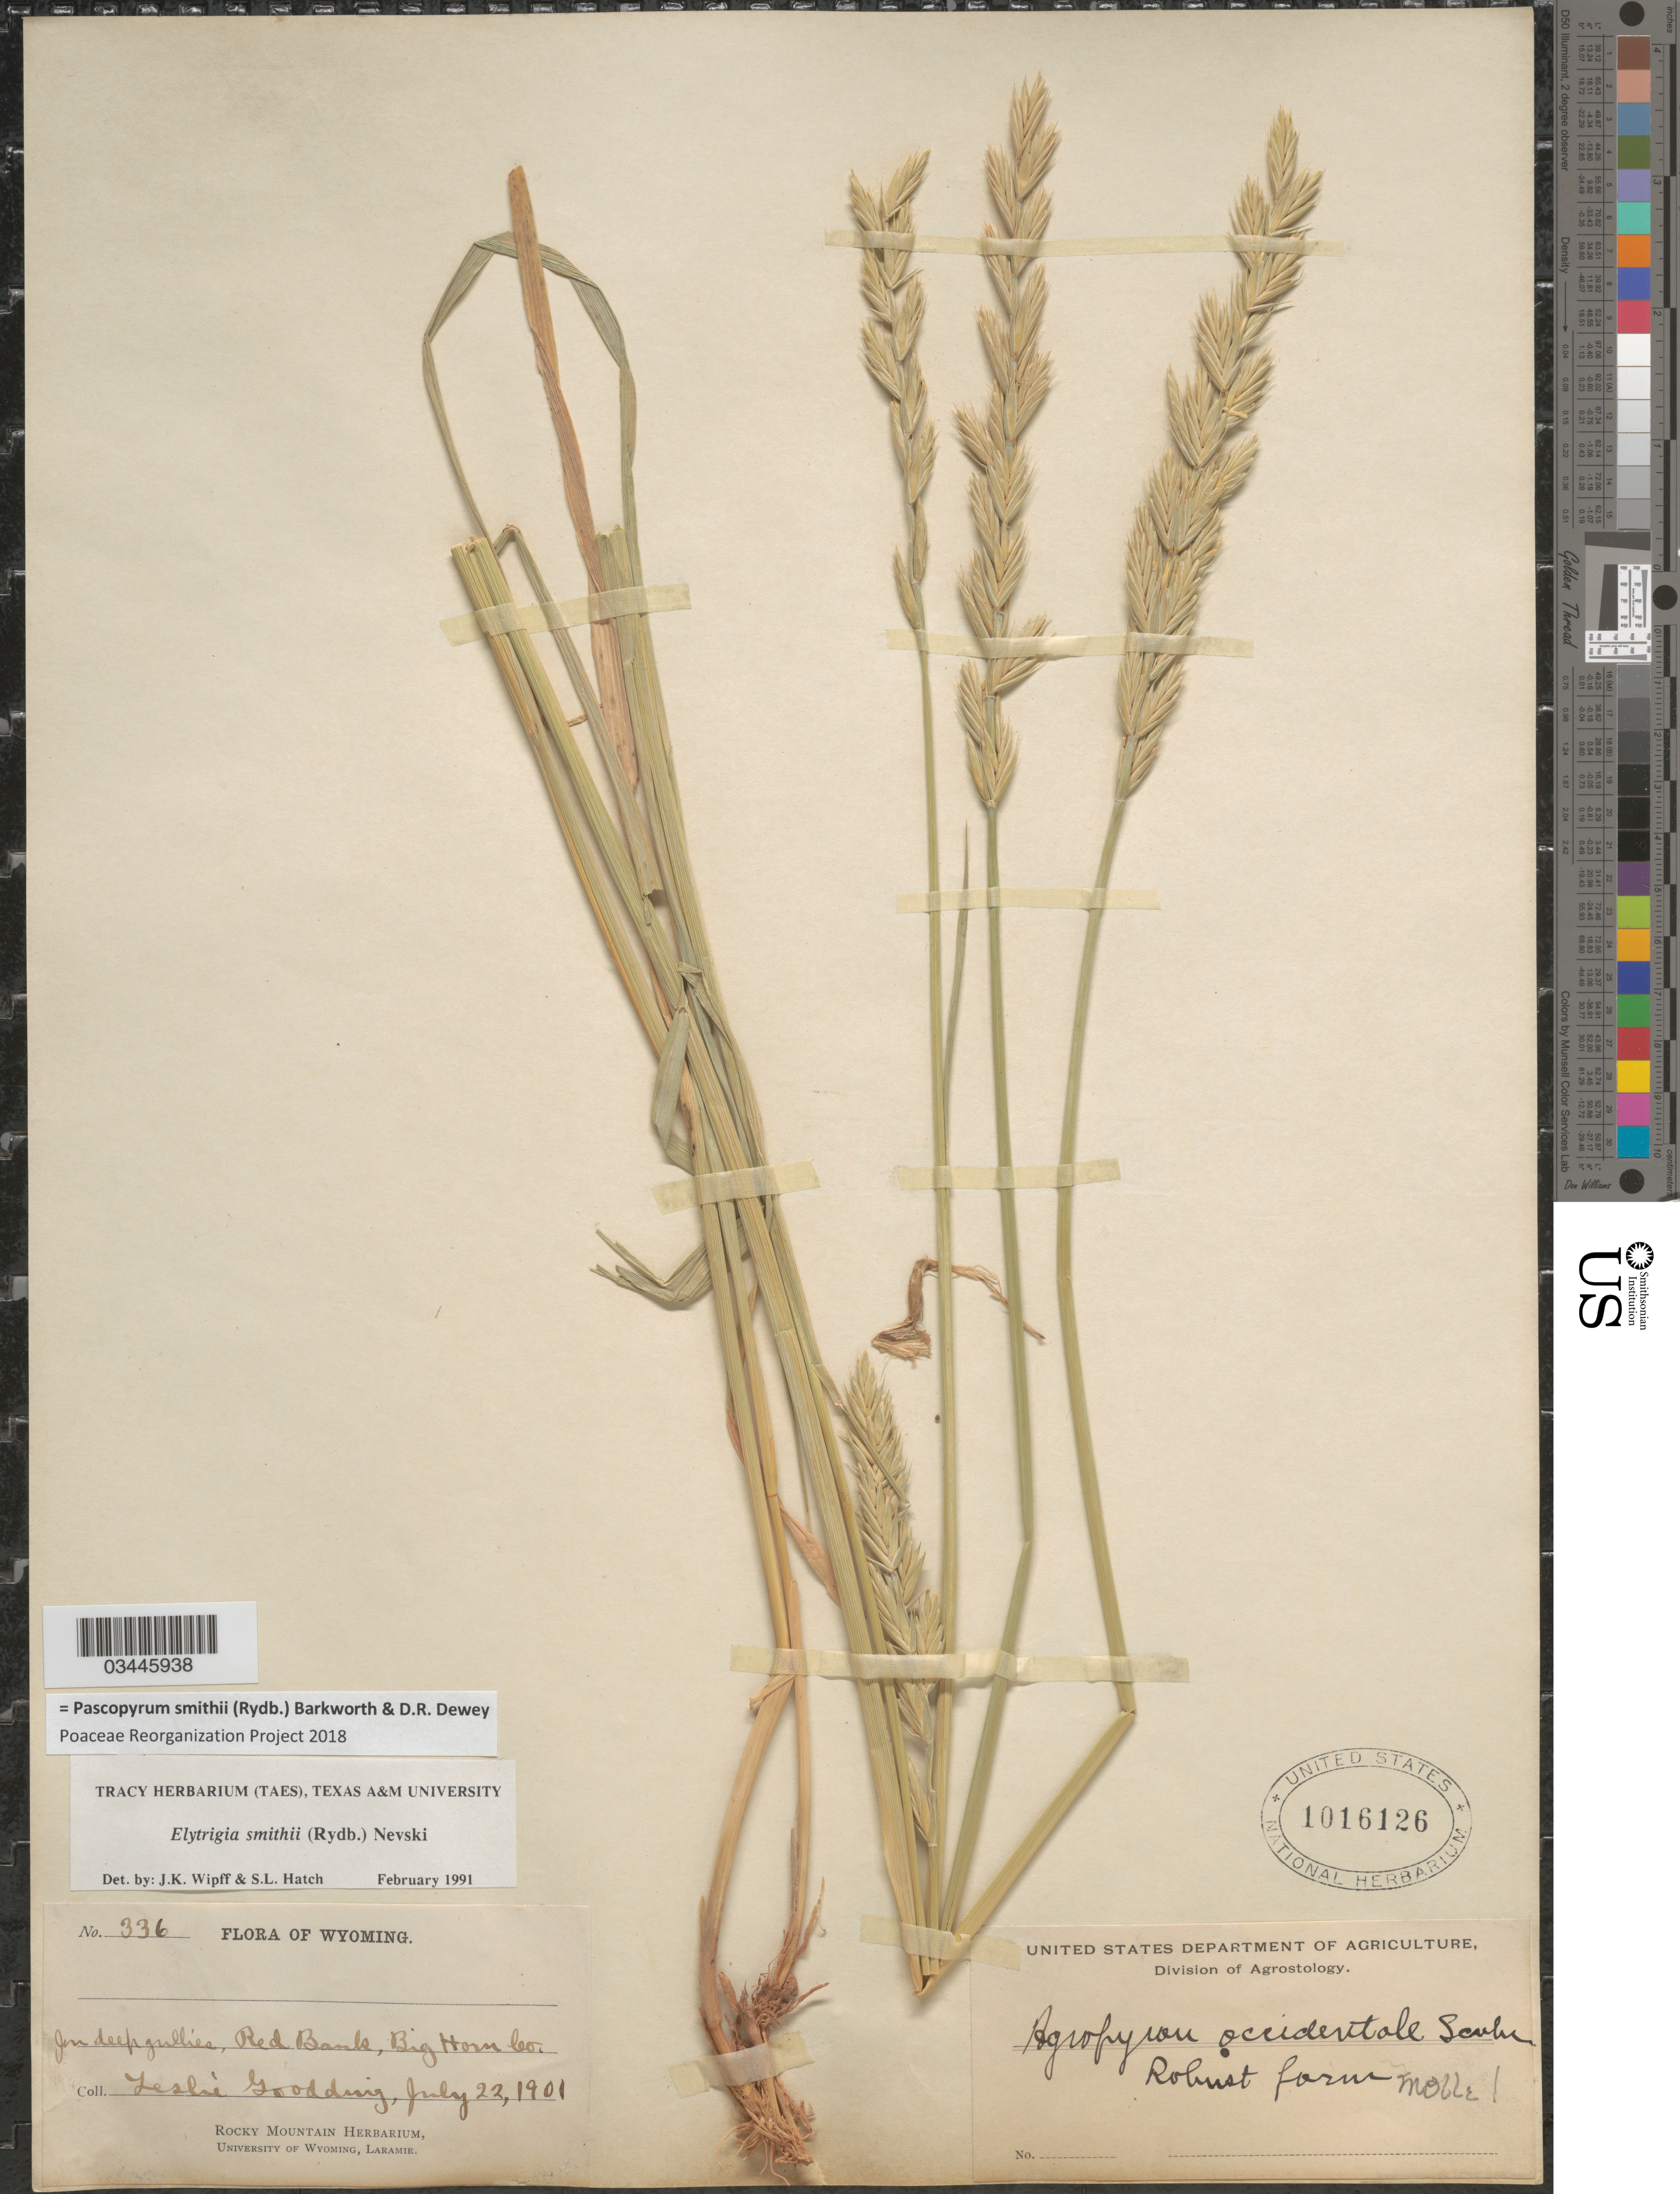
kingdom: Plantae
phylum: Tracheophyta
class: Liliopsida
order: Poales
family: Poaceae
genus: Pascopyrum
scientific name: Pascopyrum smithii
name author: (Rydb.) Barkworth & Dewey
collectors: L. N. Goodding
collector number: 336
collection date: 1901-07-22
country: United States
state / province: Wyoming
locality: Red Bank, Big Horn Co.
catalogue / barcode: US 1016126